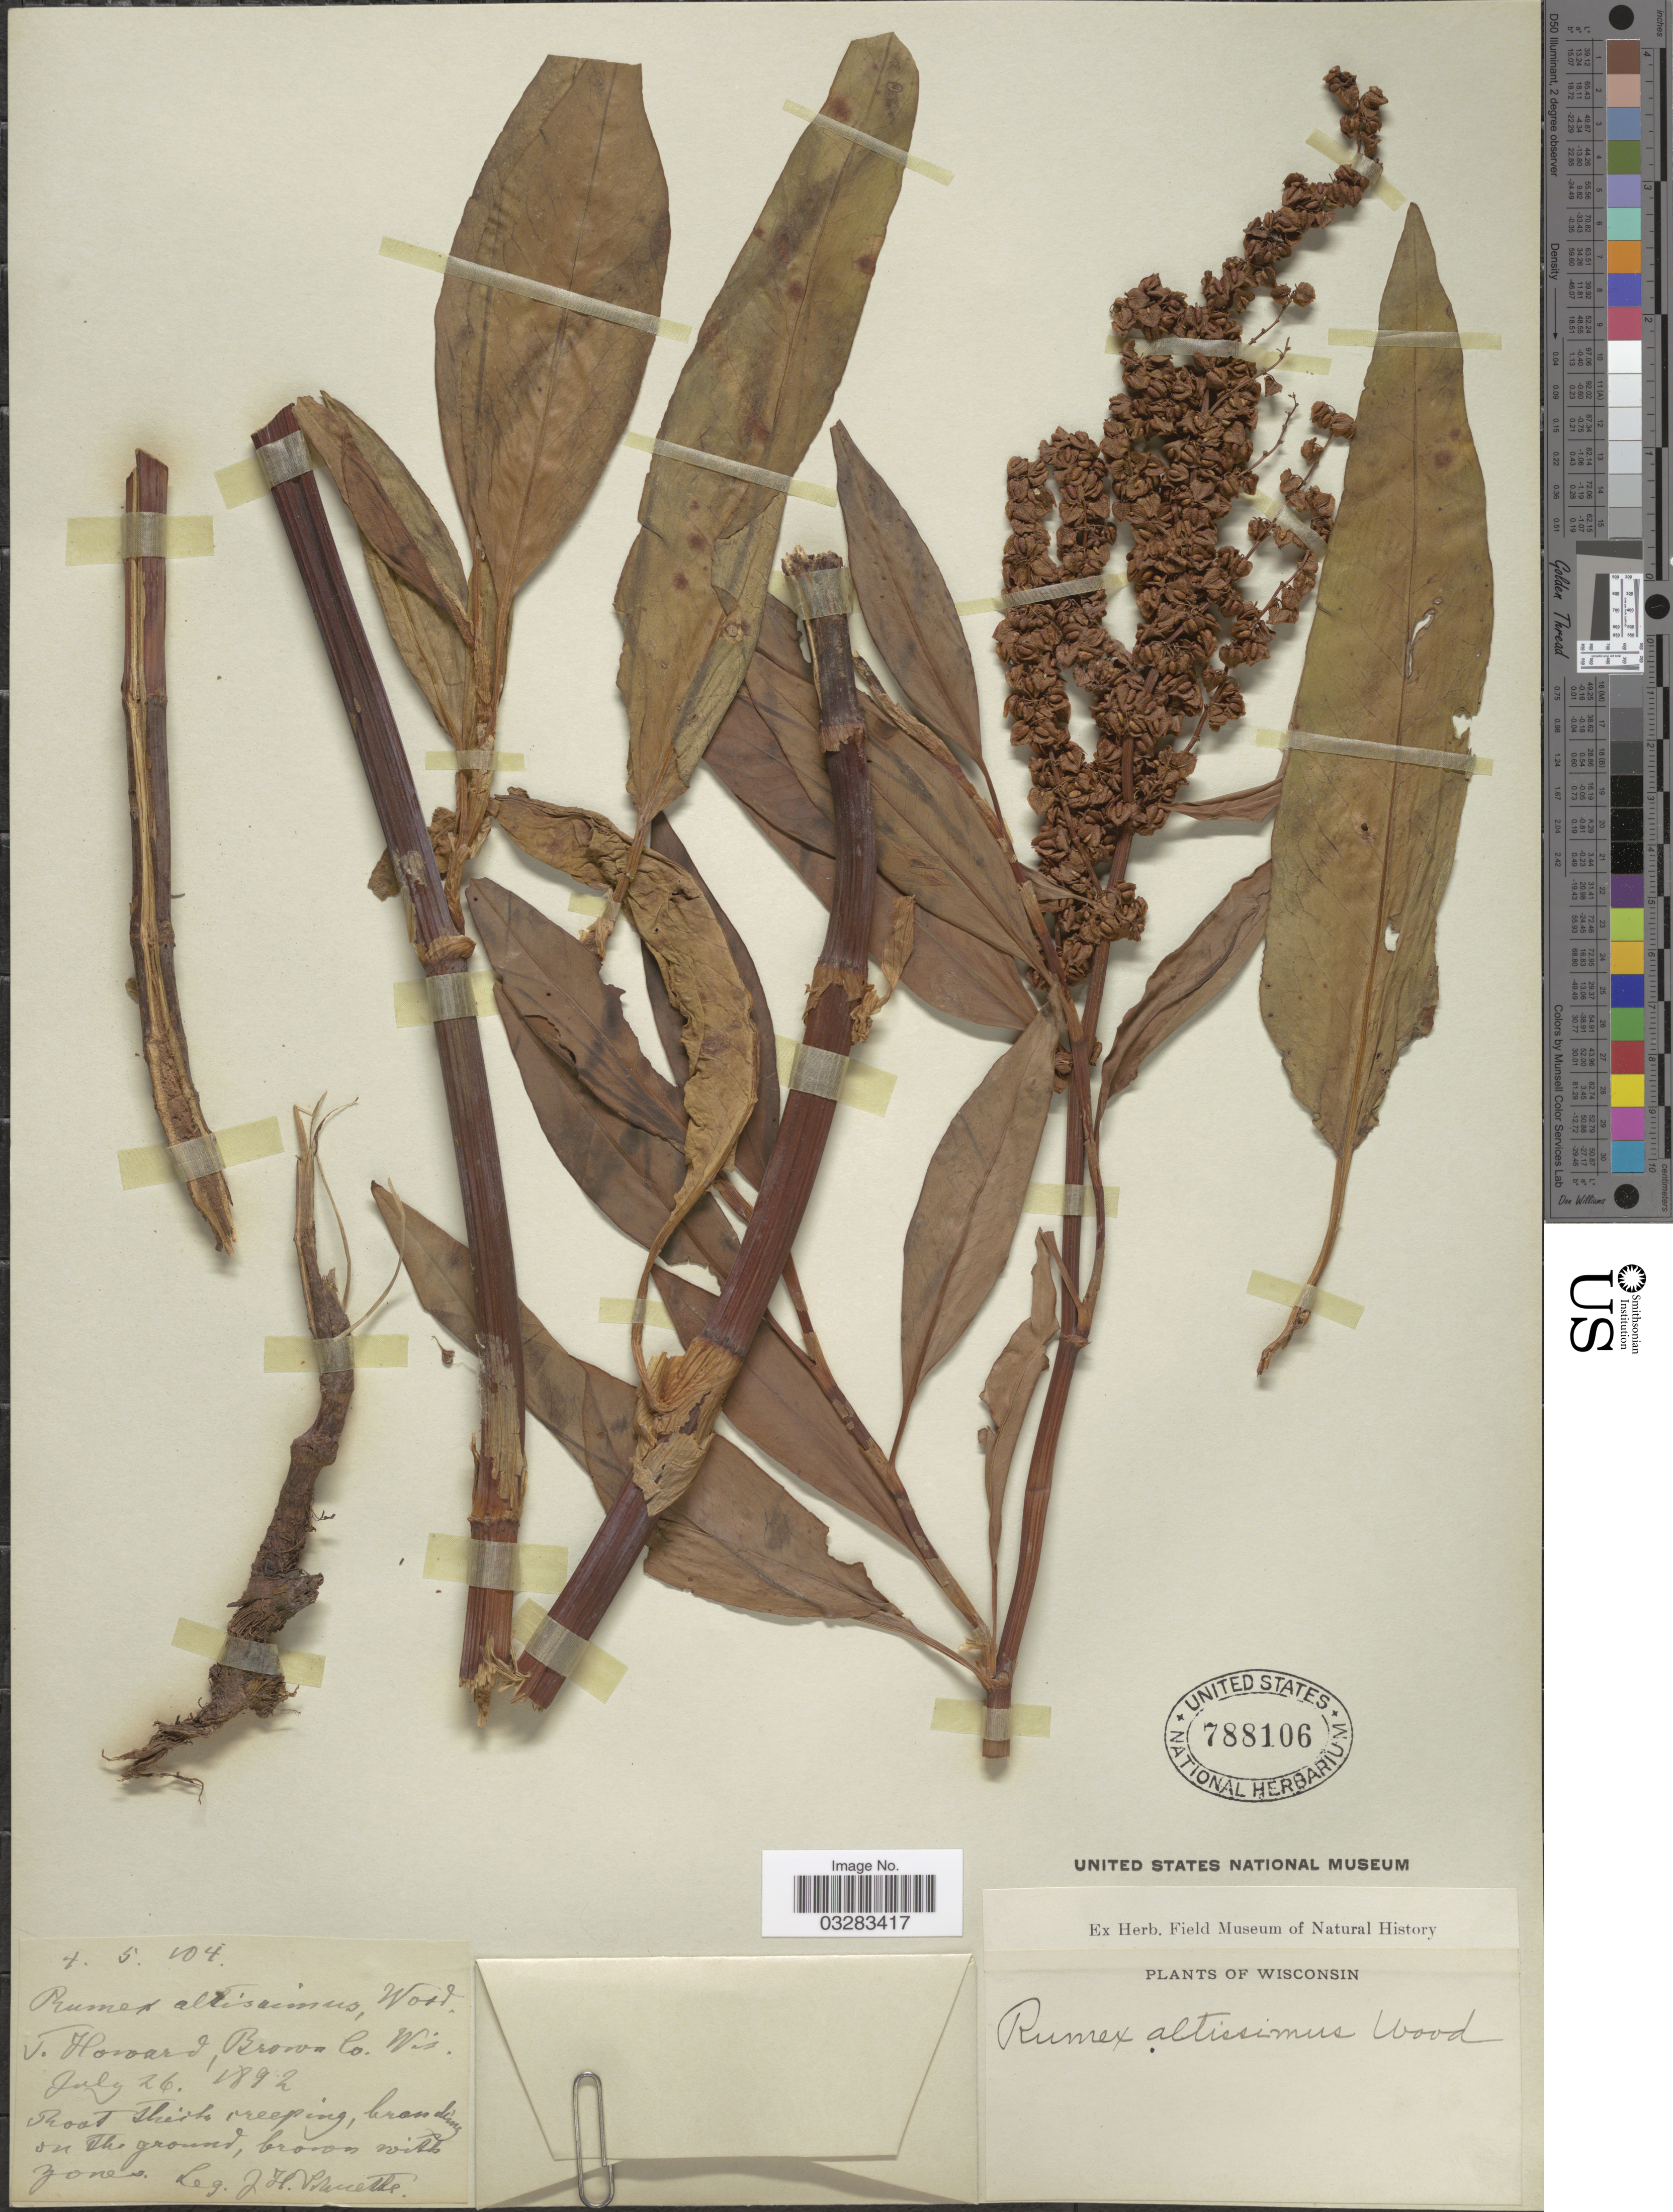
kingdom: Plantae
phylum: Tracheophyta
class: Magnoliopsida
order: Caryophyllales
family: Polygonaceae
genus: Rumex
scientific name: Rumex altissimus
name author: Alph. Wood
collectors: J. H. Schuette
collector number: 45104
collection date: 1892-07-26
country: United States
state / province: Wisconsin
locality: V. Howard, Brown Co.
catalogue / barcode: US 788106